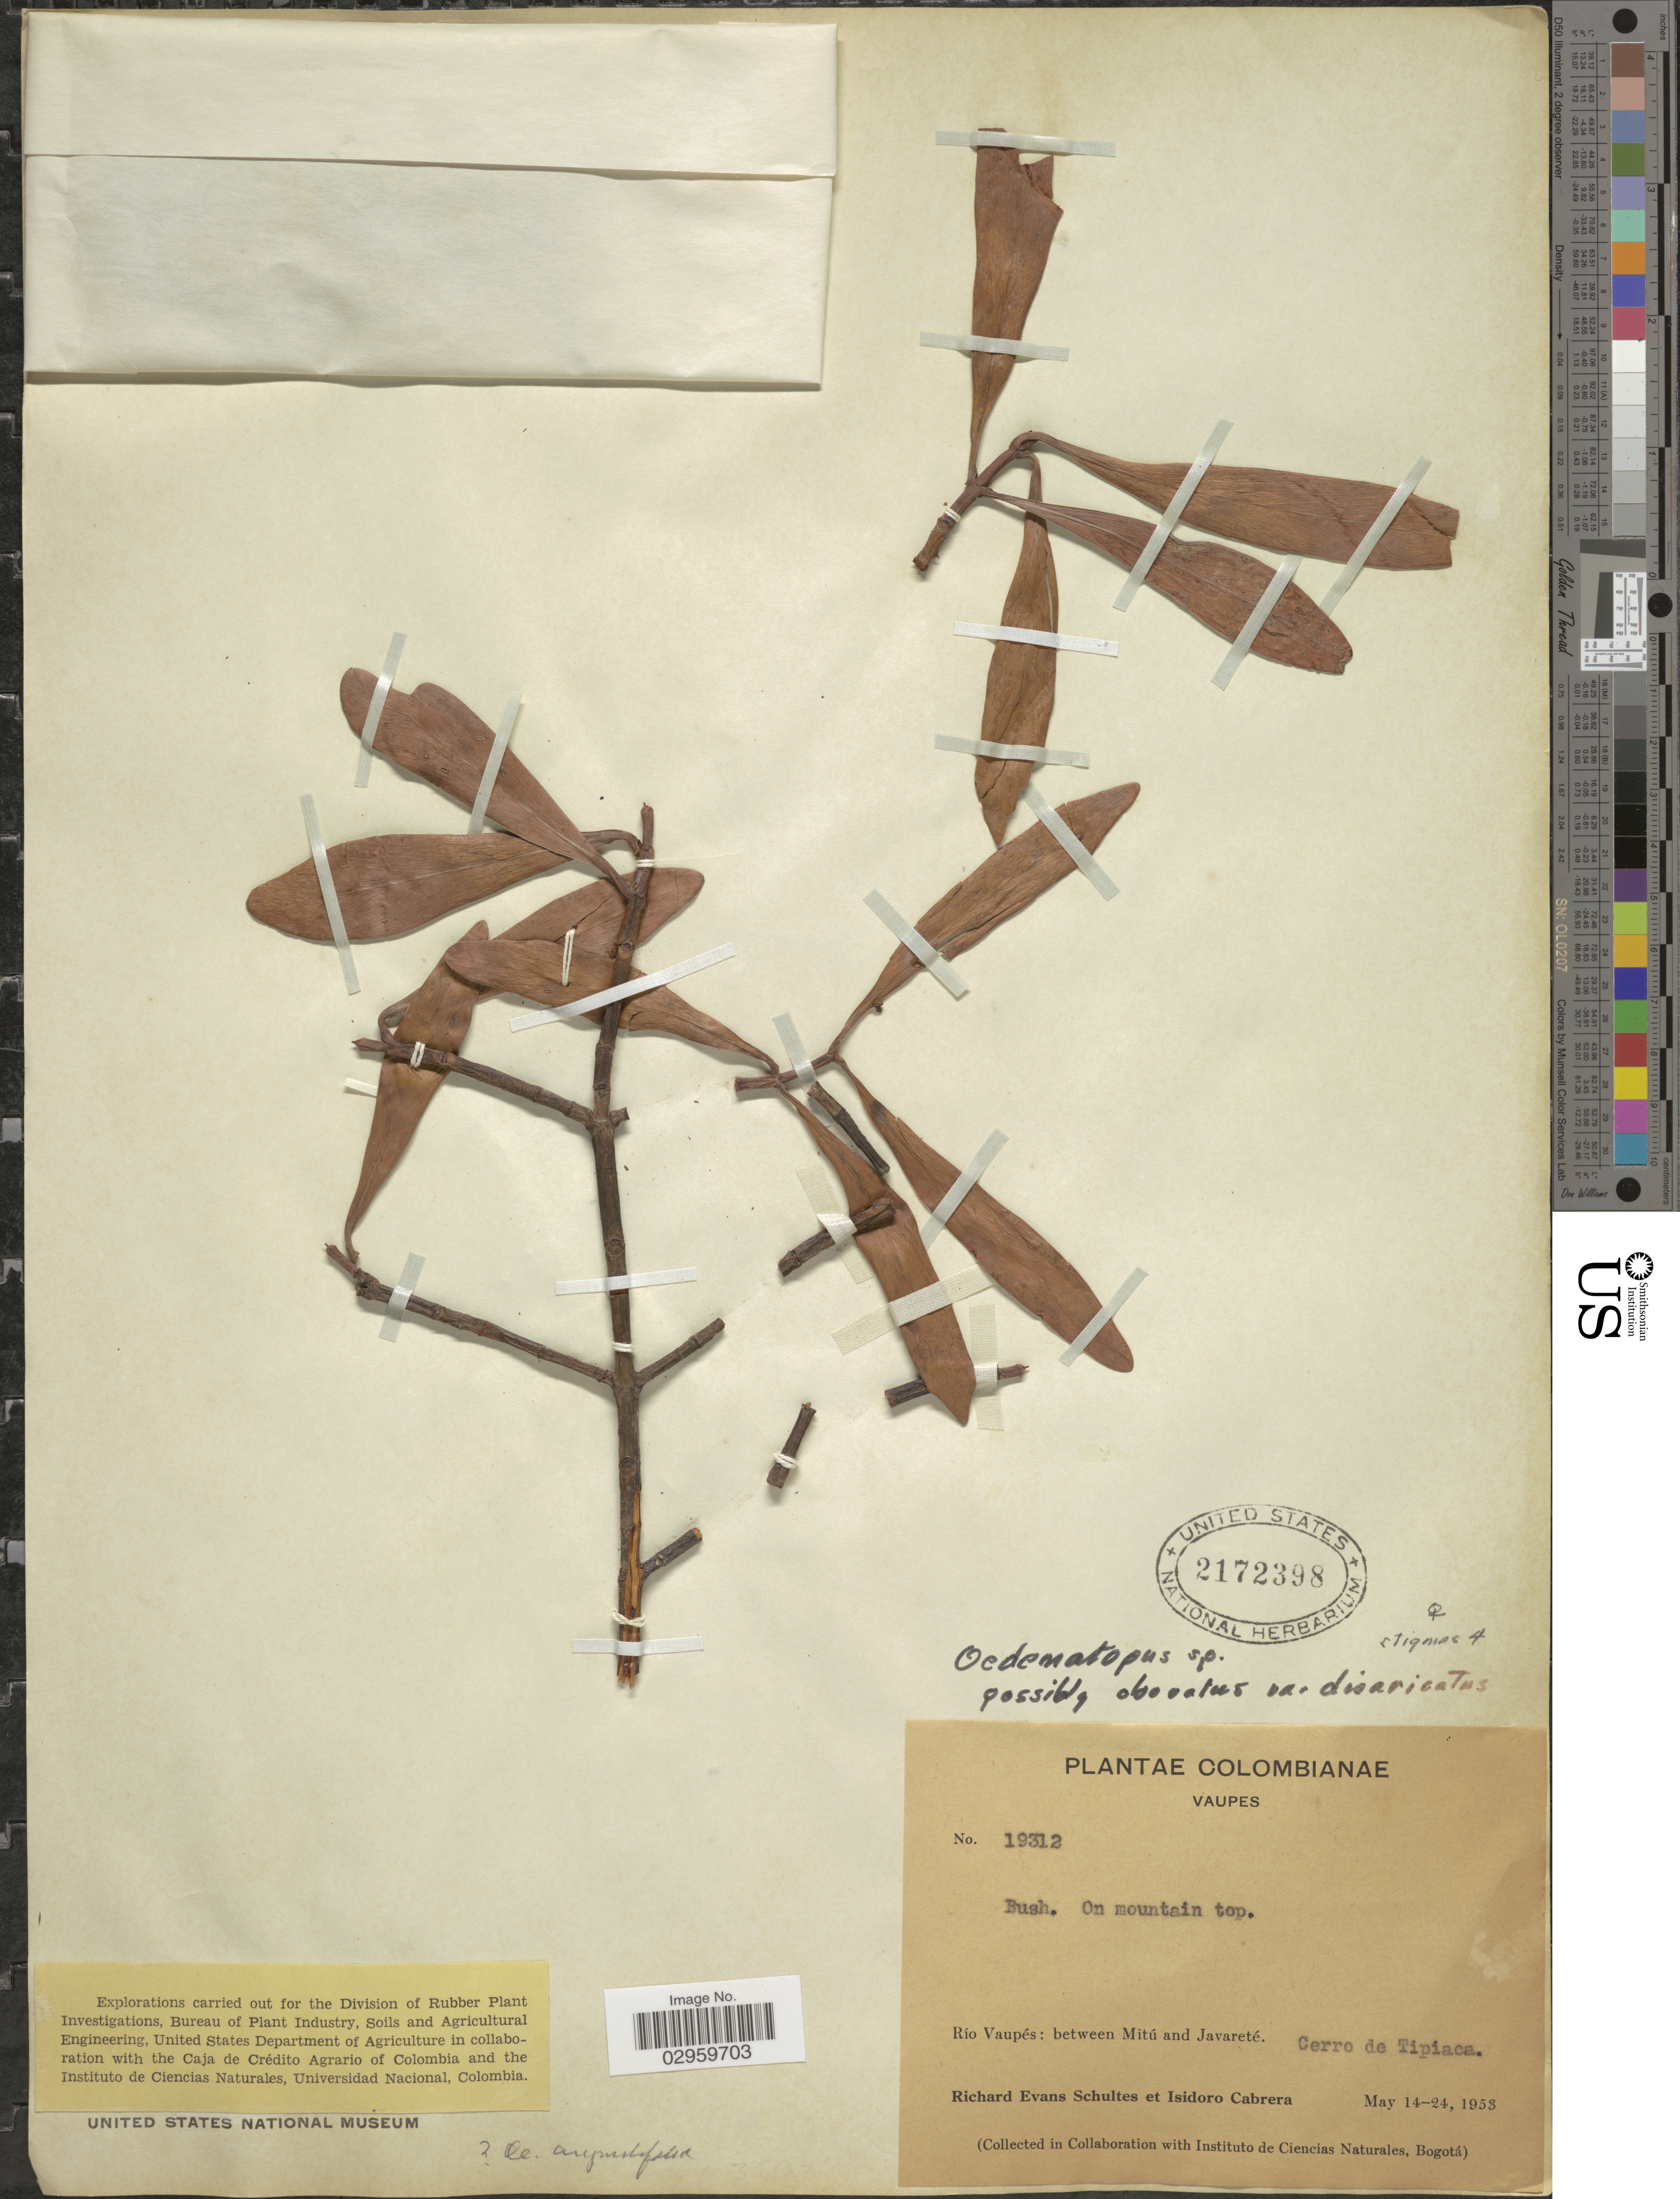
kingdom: Plantae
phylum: Tracheophyta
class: Magnoliopsida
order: Malpighiales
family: Clusiaceae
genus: Clusia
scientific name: Clusia obovata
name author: (Spruce ex Planch. & Triana) Pipoly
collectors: R. E. Schultes & I. Cabrera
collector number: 19312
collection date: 1953-05-14/1953-05-24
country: Colombia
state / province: Vaupés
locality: On mountain top. Río Vaupés: between Mitú and Javareté. Cerro de Tipiaca.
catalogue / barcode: US 2172398